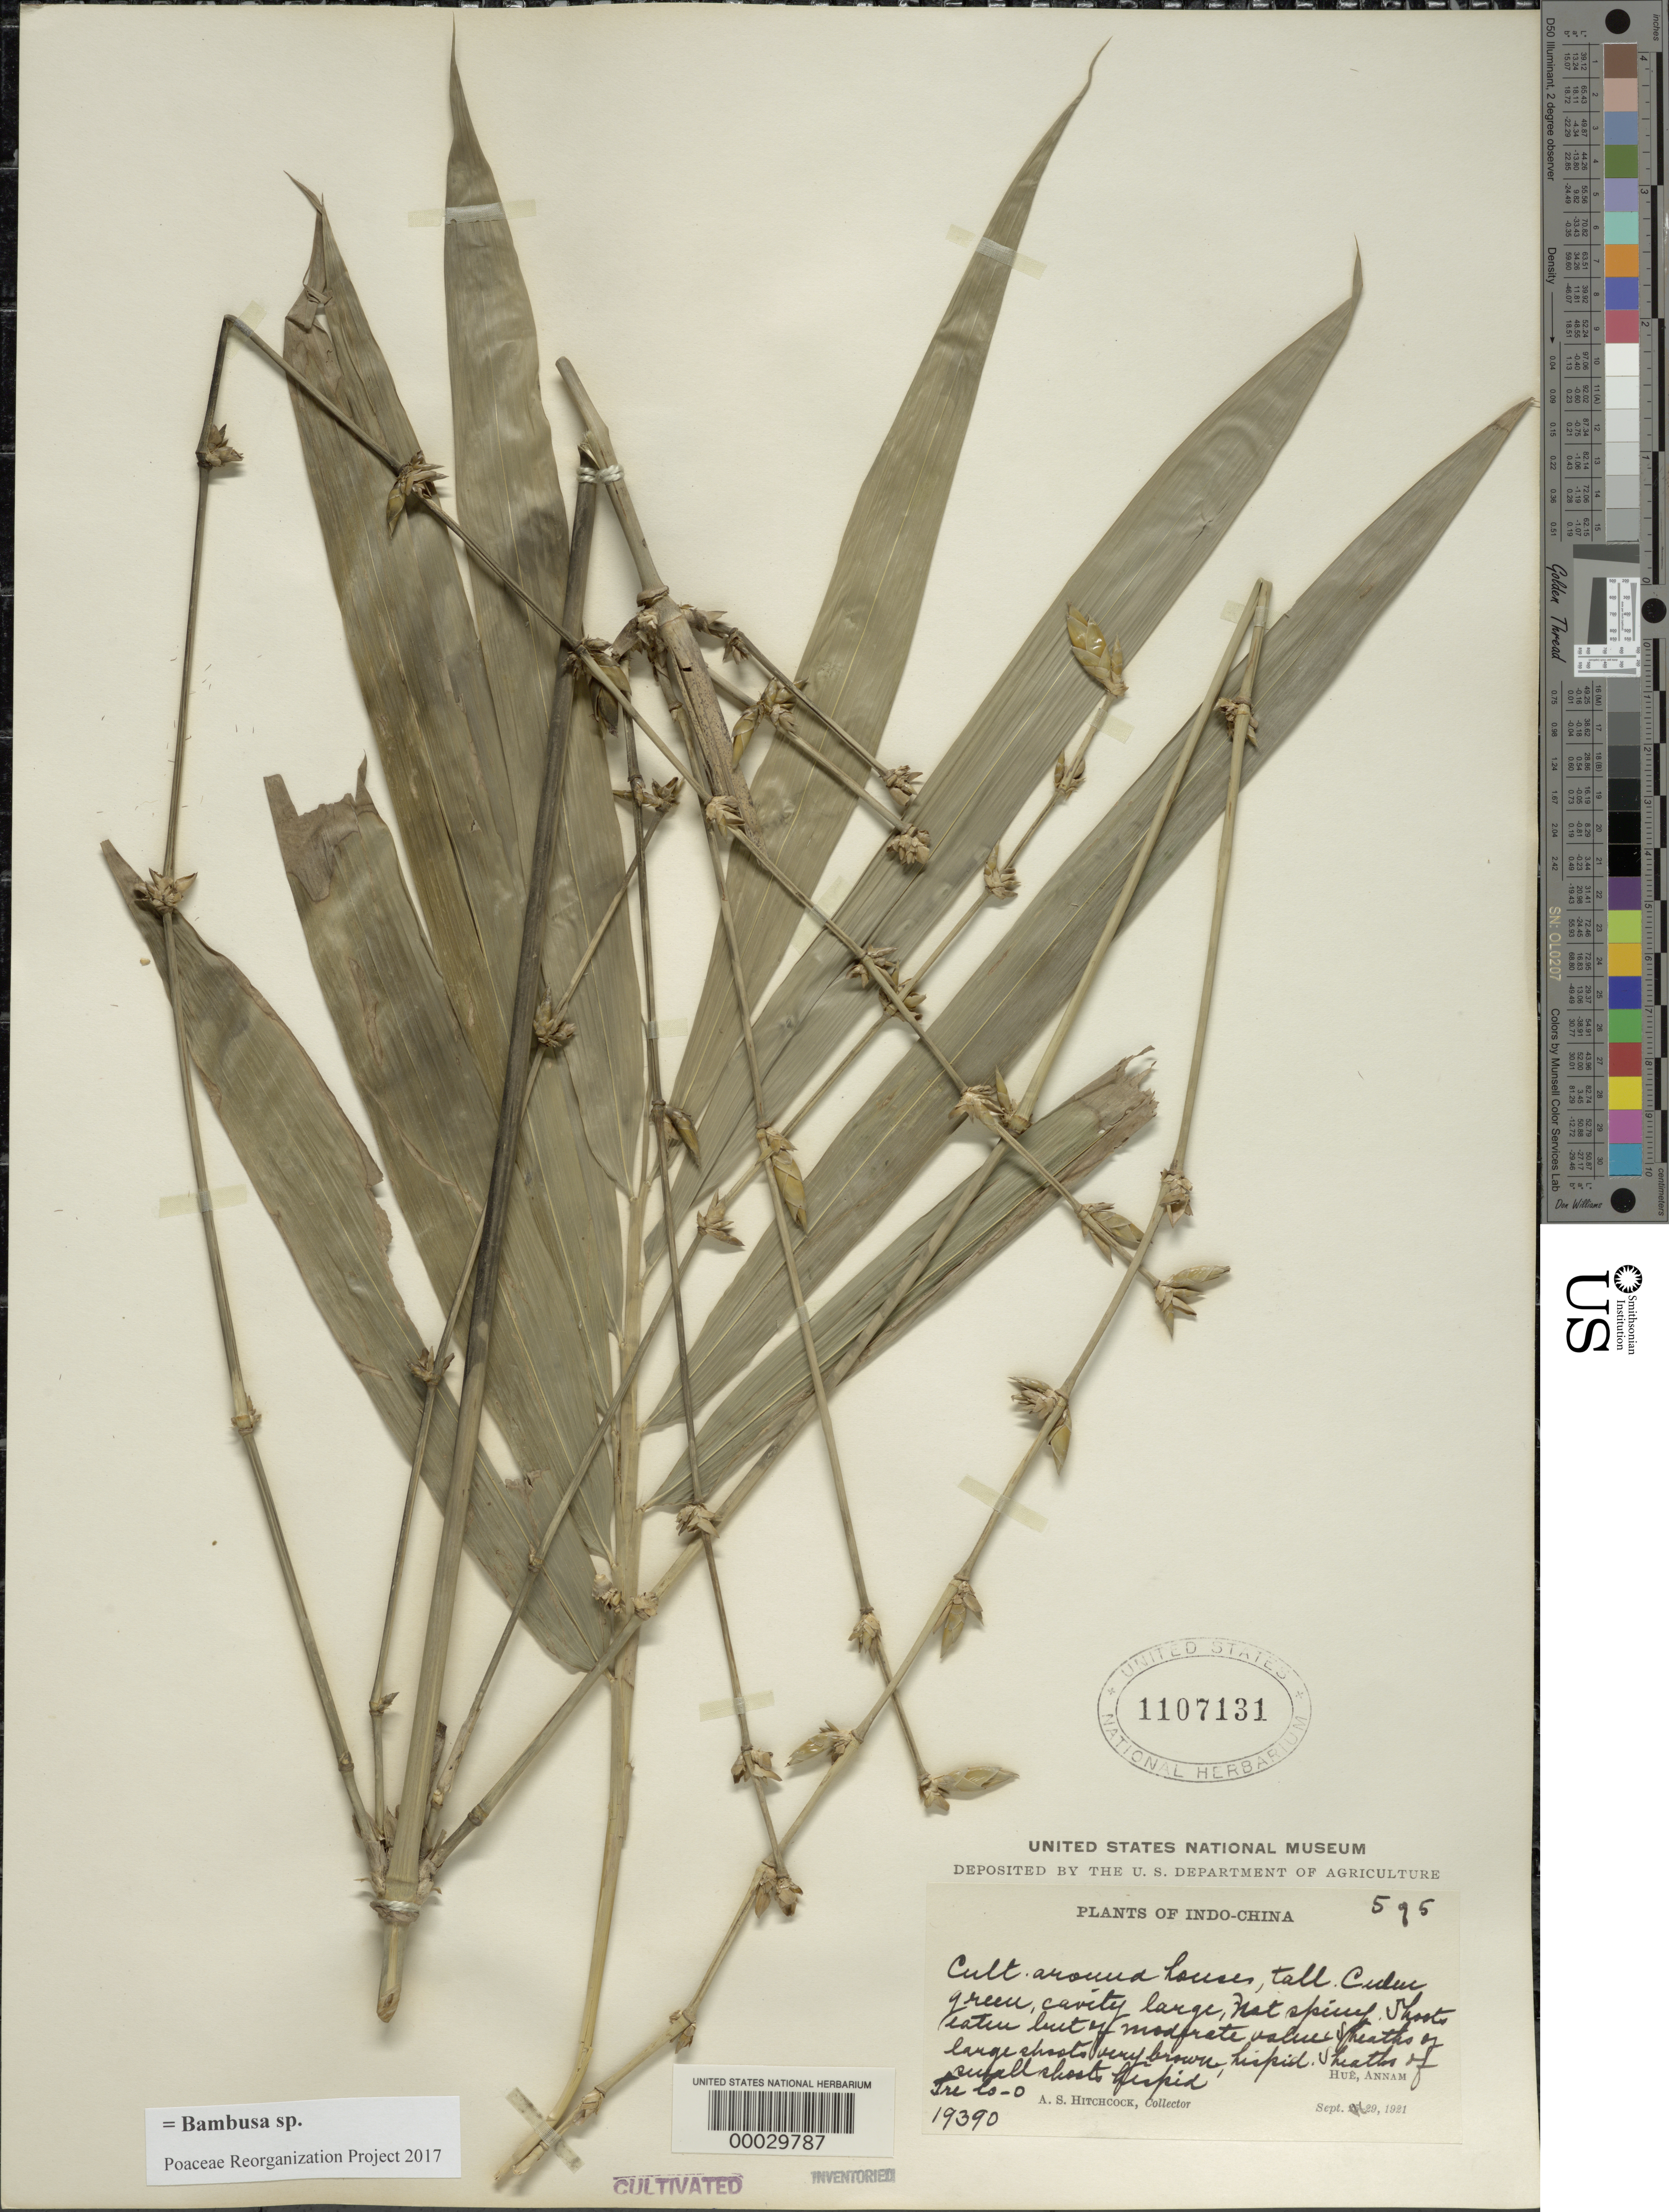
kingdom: Plantae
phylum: Tracheophyta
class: Liliopsida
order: Poales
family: Poaceae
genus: Bambusa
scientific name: Bambusa sp.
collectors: A. S. Hitchcock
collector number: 19390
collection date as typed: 29 Sep 1921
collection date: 1921-09-29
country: Vietnam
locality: Hue, annam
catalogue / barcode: US 1107131